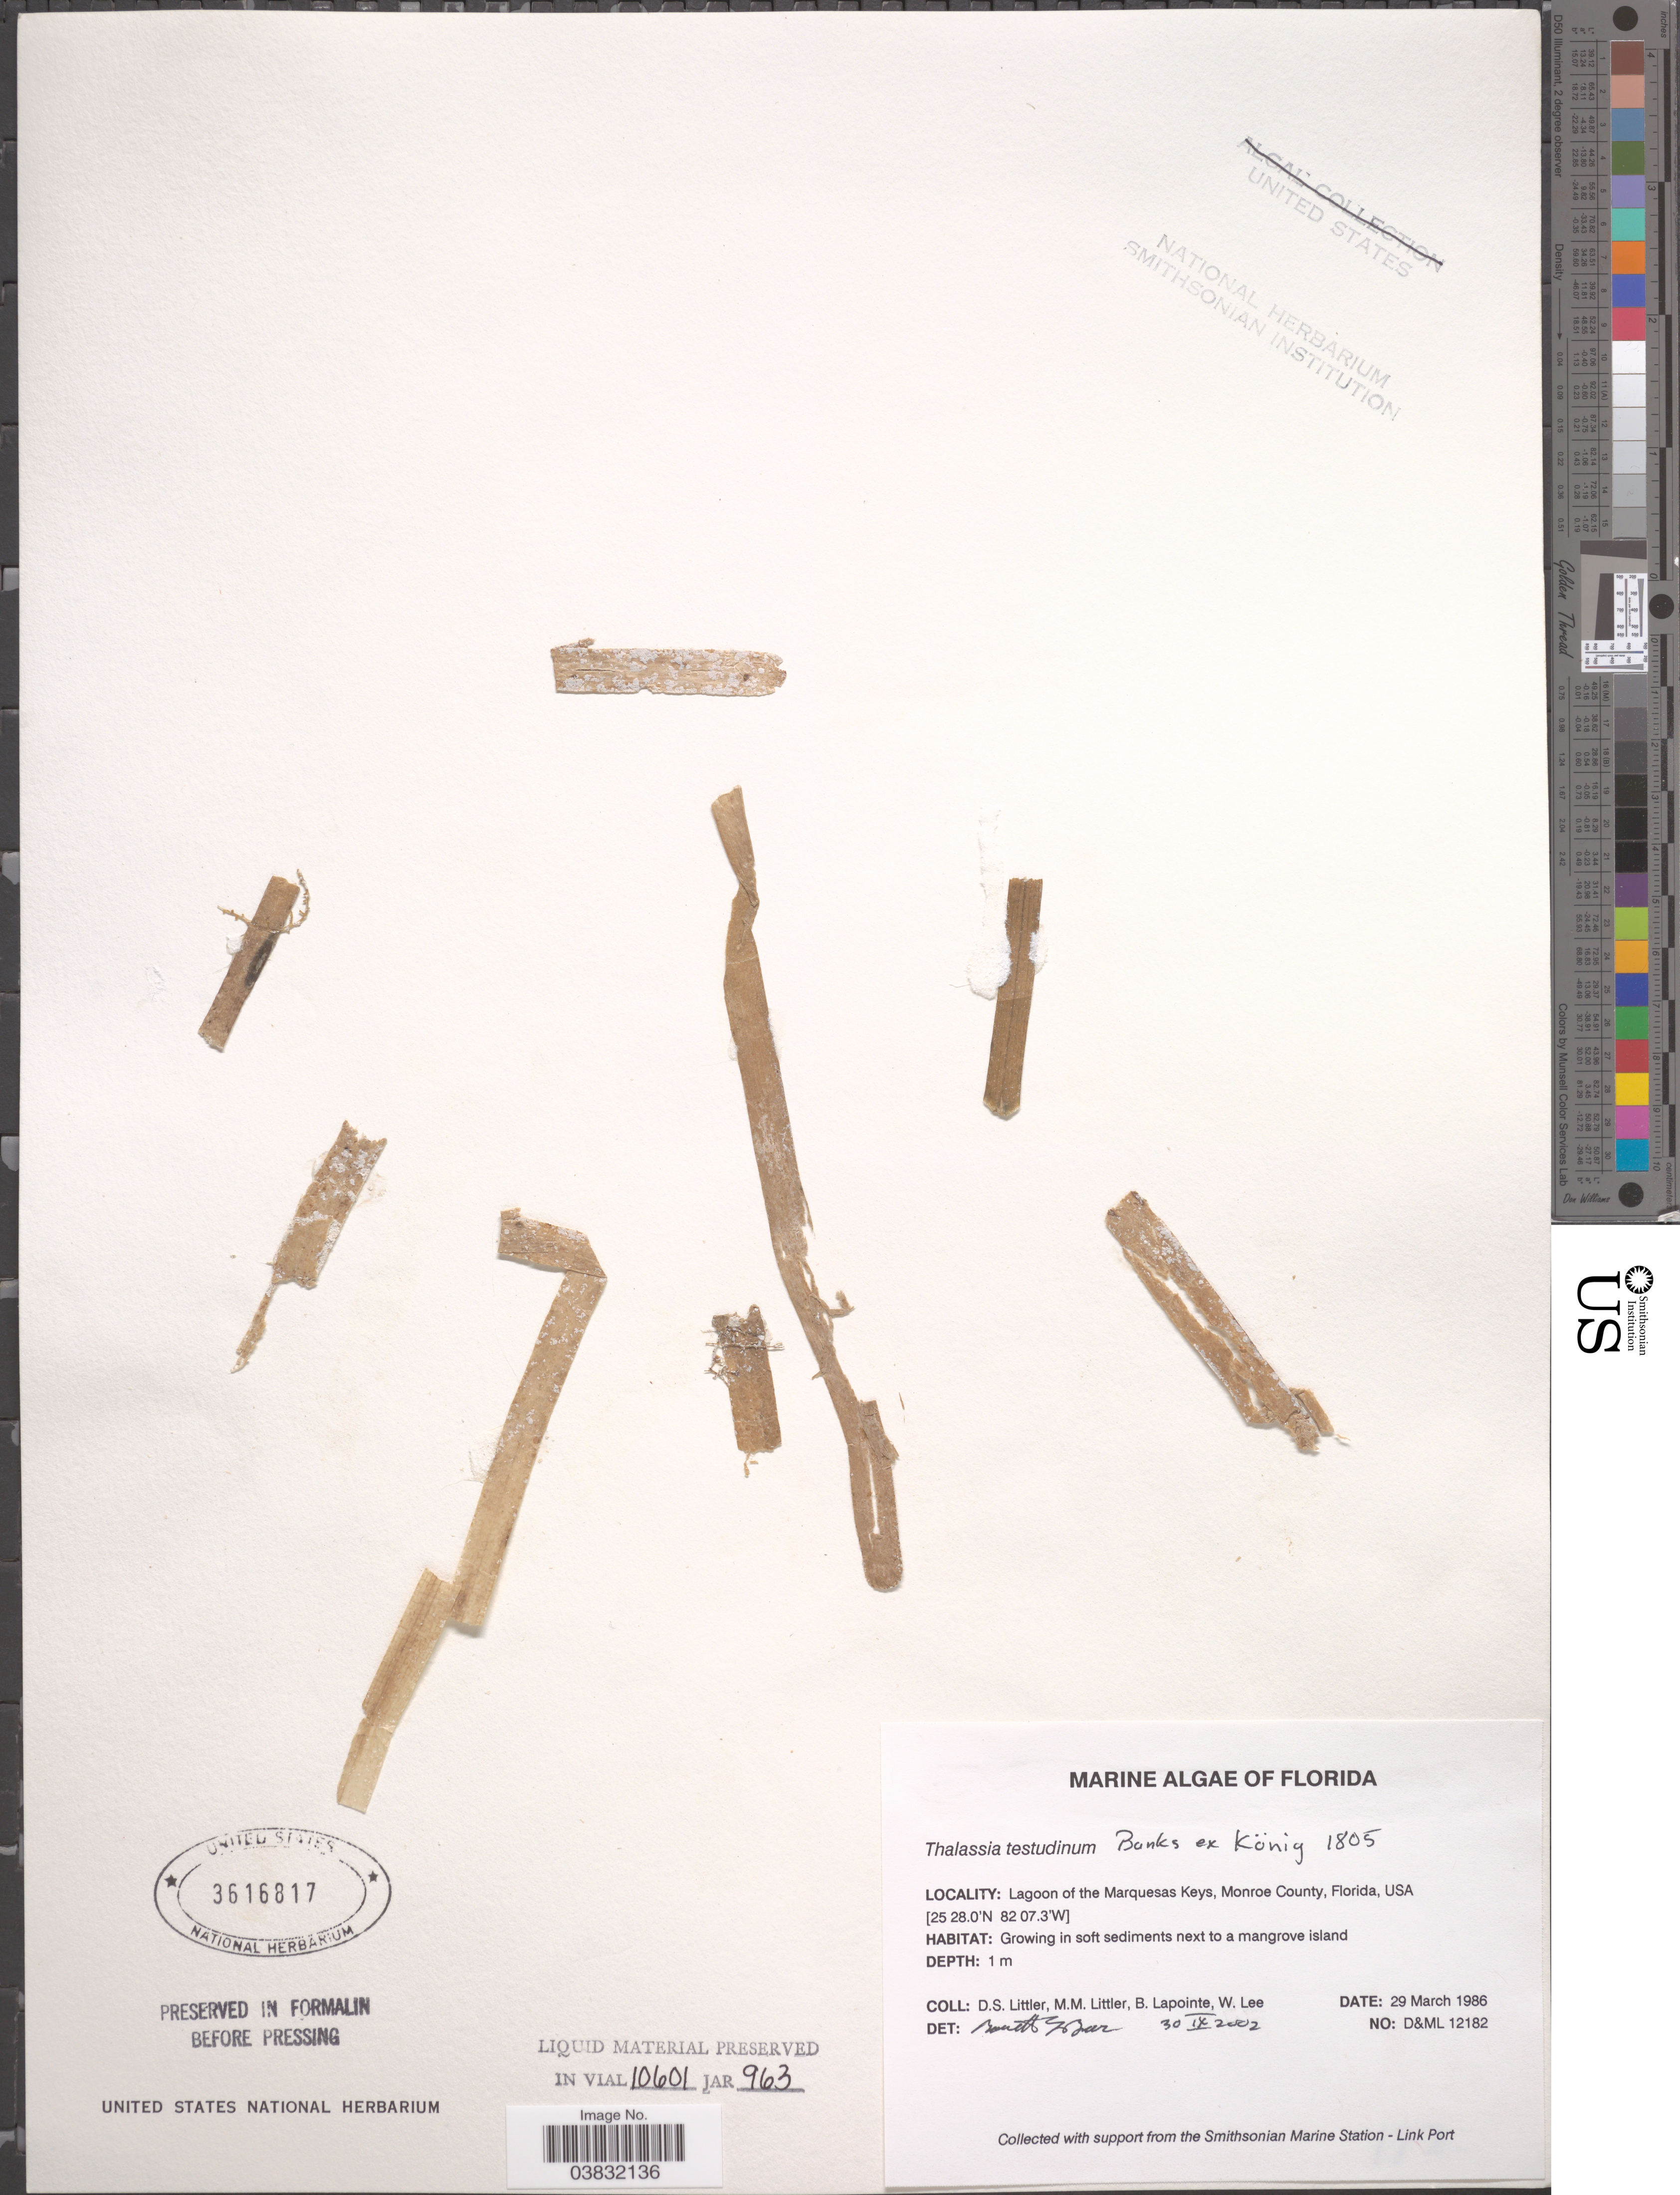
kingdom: Plantae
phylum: Tracheophyta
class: Liliopsida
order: Alismatales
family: Hydrocharitaceae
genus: Thalassia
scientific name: Thalassia testudinum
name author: Banks & Sol. ex K.D. Koenig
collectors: D. S. Littler, B. Lapointe & W. Lee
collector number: D&ML 12182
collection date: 1986-03-29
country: United States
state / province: Florida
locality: Lagoon of the Marquesas Keys, Monroe County. Next to a mangrove island.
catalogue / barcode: US 3616817